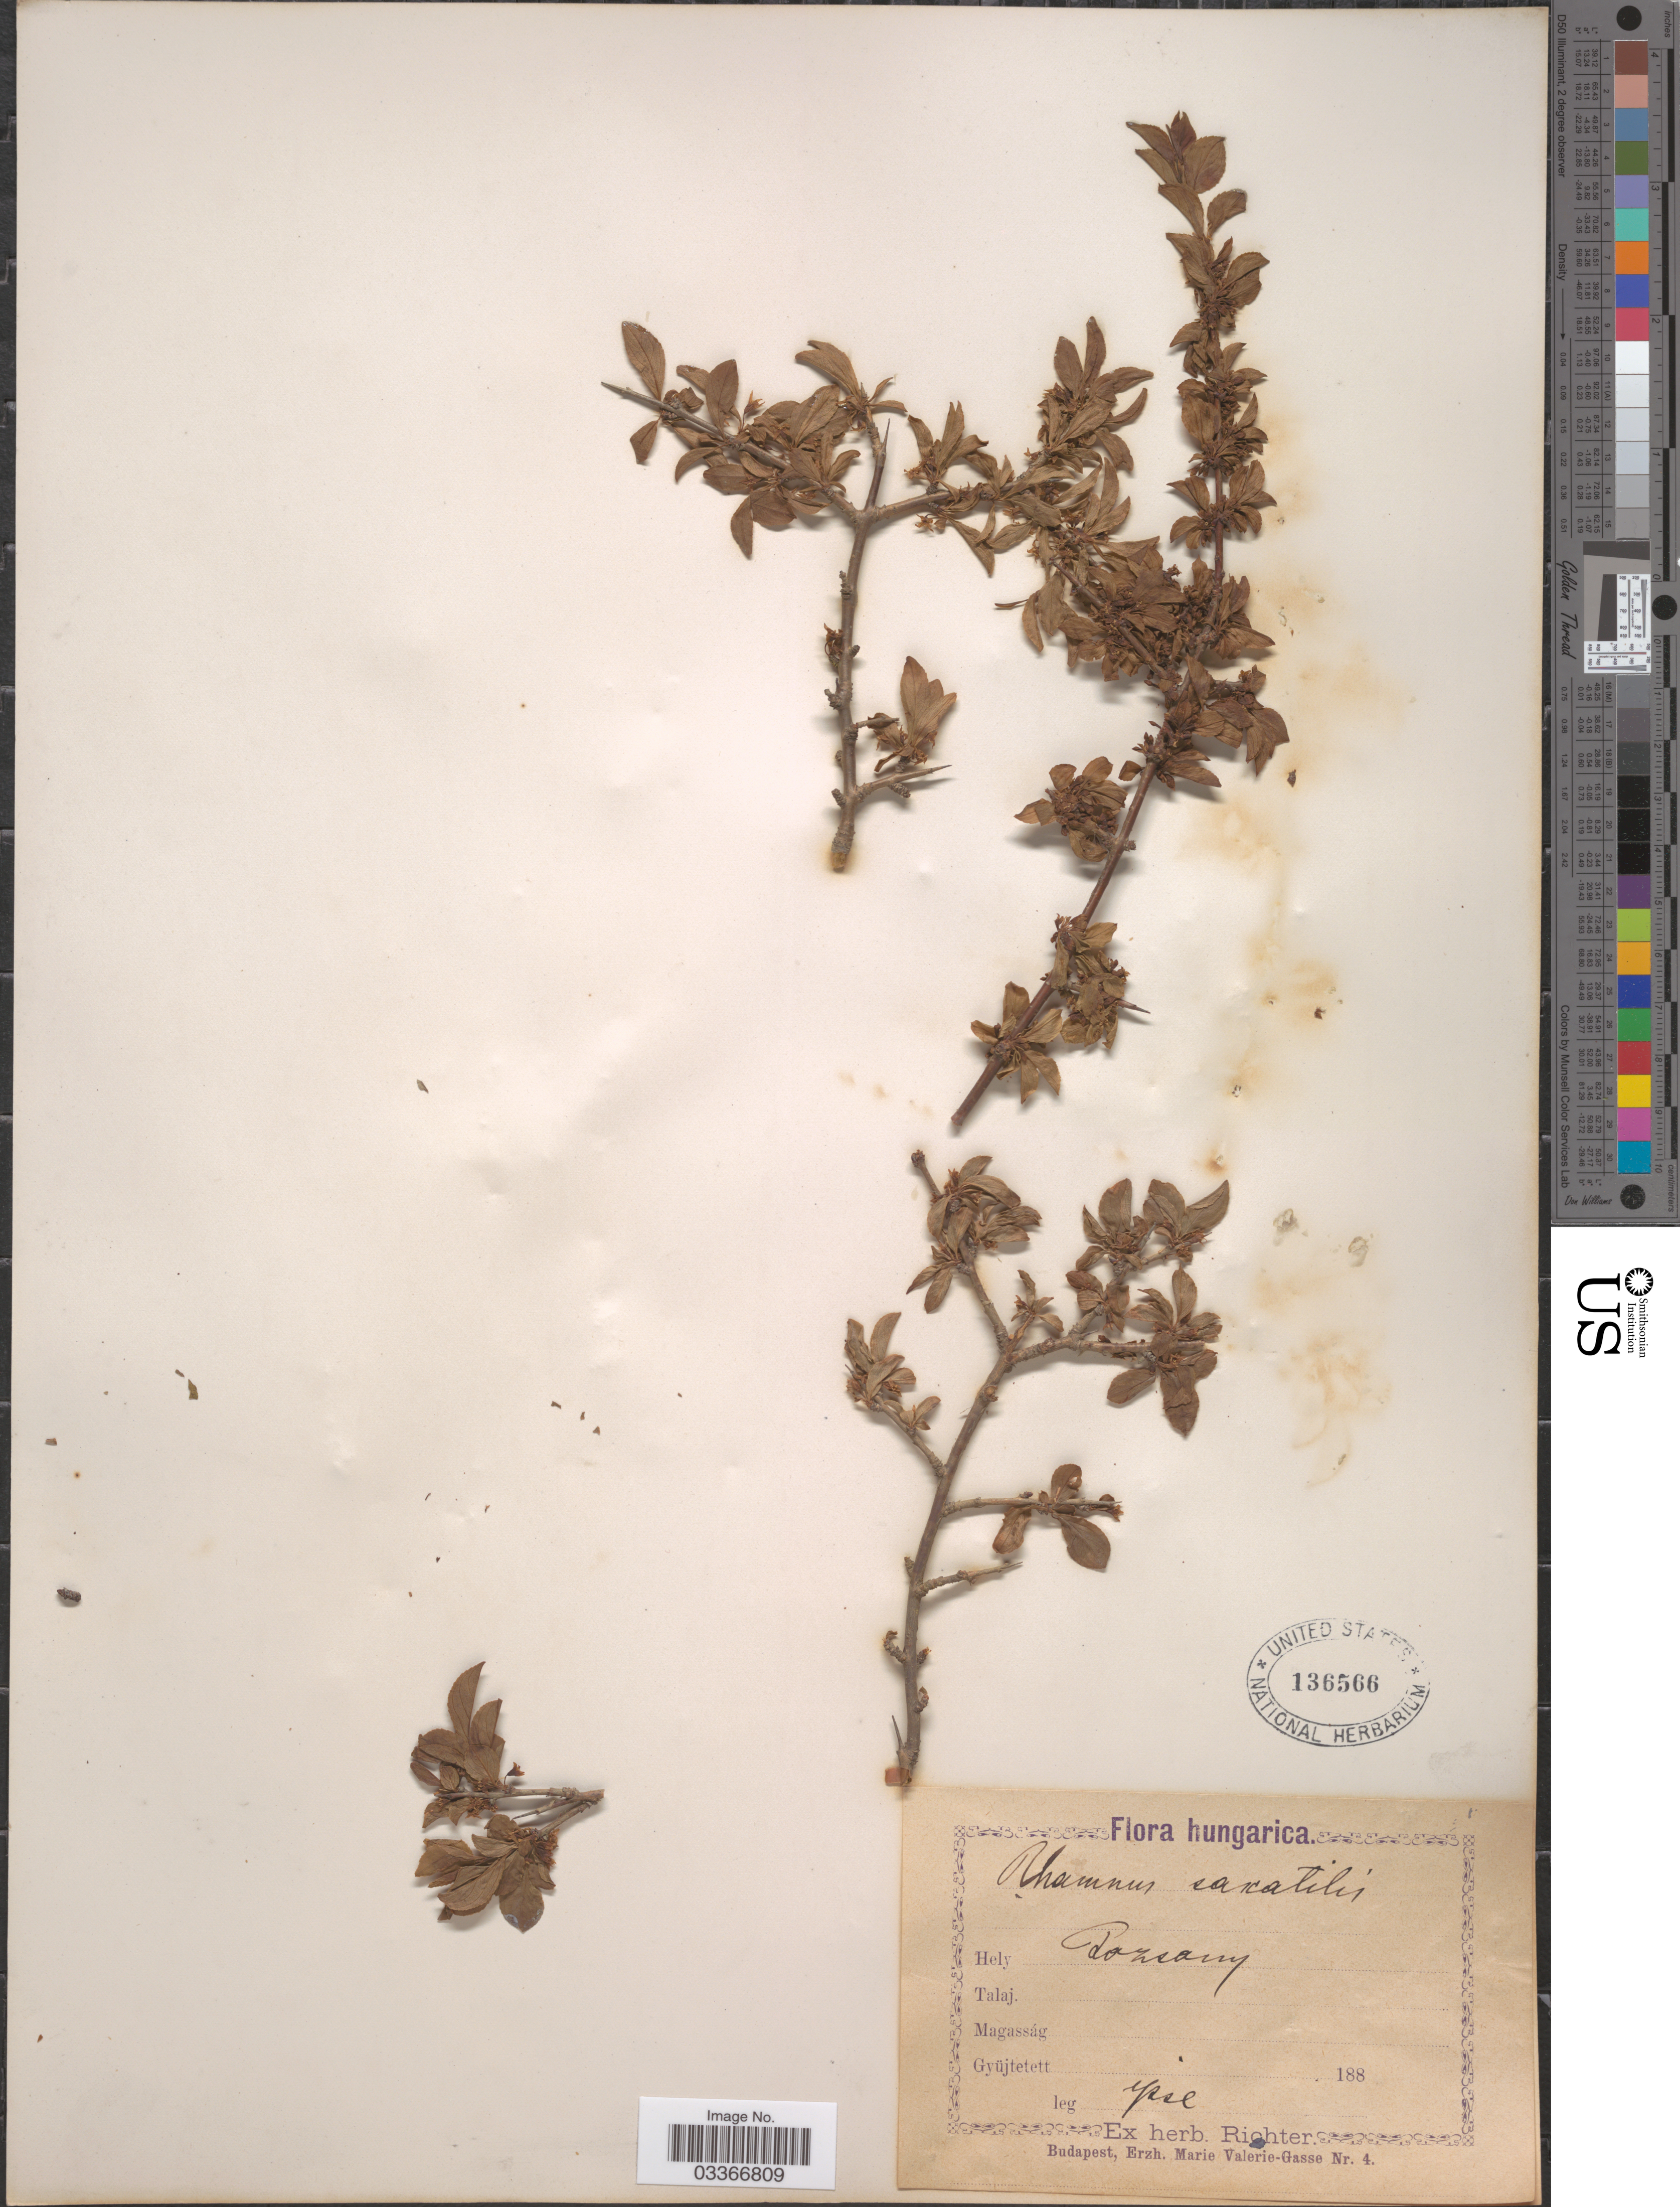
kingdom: Plantae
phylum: Tracheophyta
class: Magnoliopsida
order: Rosales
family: Rhamnaceae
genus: Rhamnus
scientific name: Rhamnus saxatilis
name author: Jacq.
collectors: -- Richter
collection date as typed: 188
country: Hungary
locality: Pozsany.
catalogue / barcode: US 136566